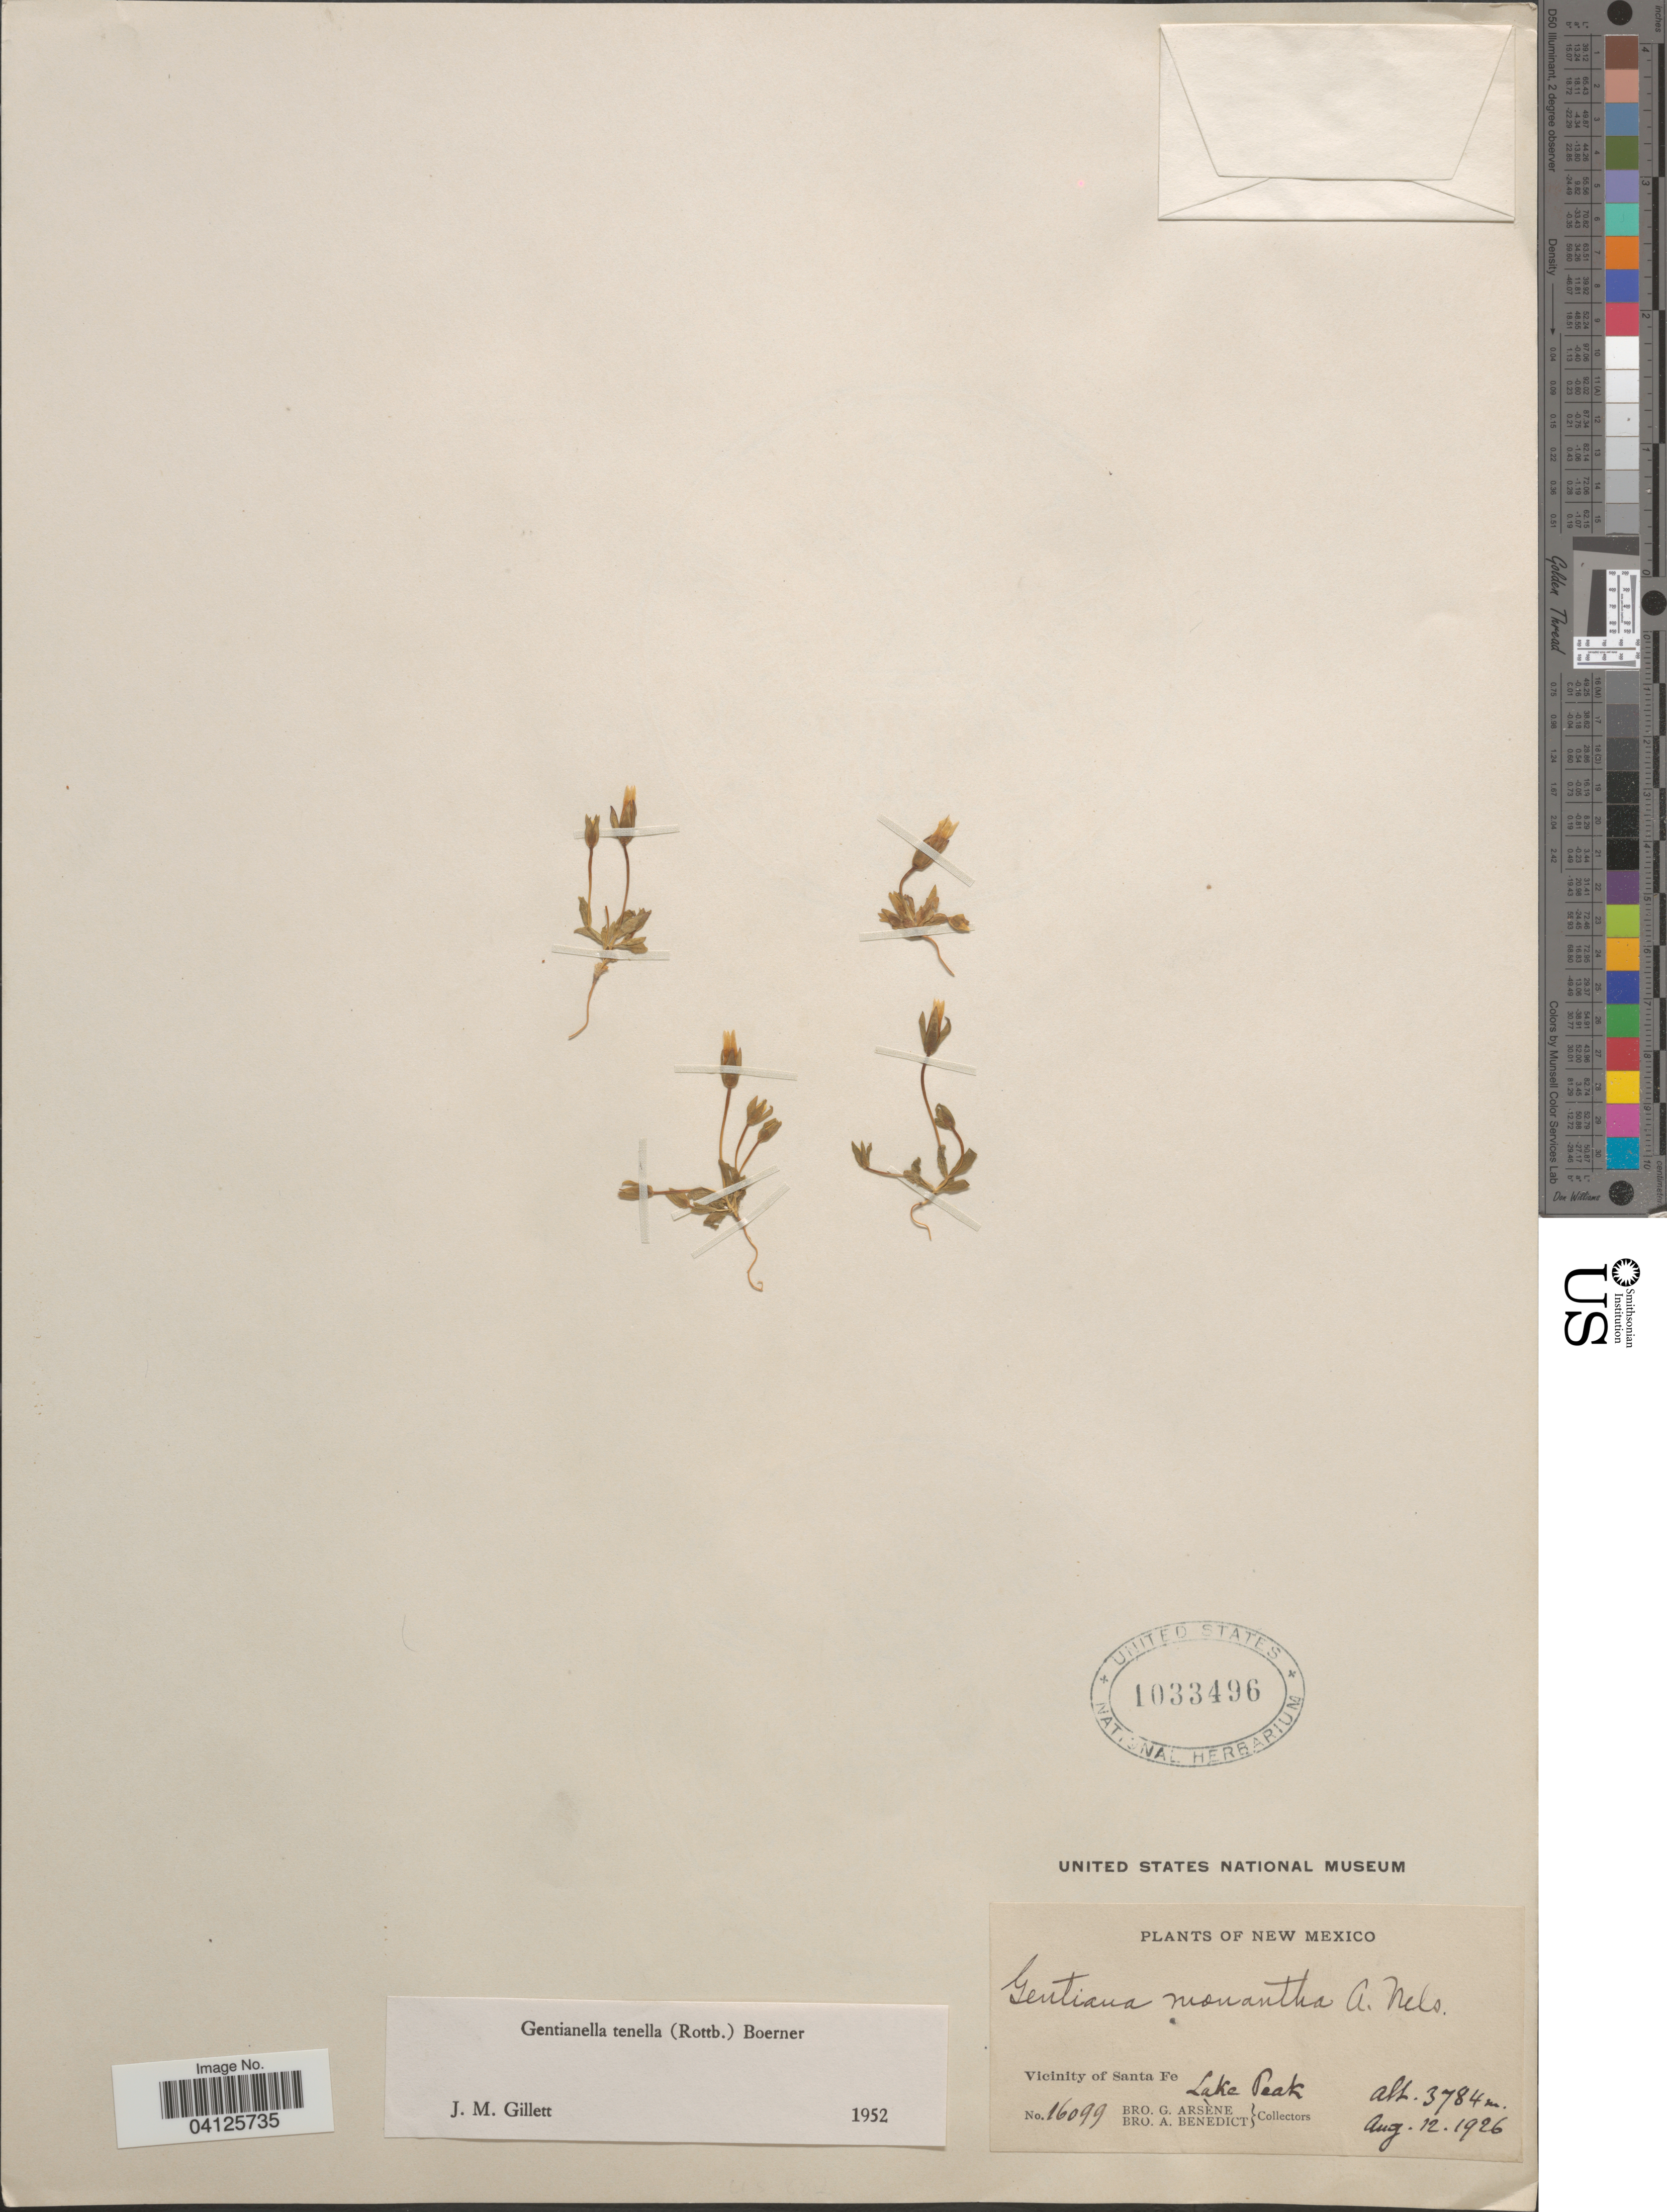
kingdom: Plantae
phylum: Tracheophyta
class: Magnoliopsida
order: Gentianales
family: Gentianaceae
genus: Gentianella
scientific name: Gentianella tenella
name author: (Rottb.) Börner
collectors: Bro. G. Arsène & Bro. A. Benedict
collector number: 16099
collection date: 1926-08-12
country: United States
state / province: New Mexico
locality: Vicinity of Santa Fe. Lake Peak.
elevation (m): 3784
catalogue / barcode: US 1033496